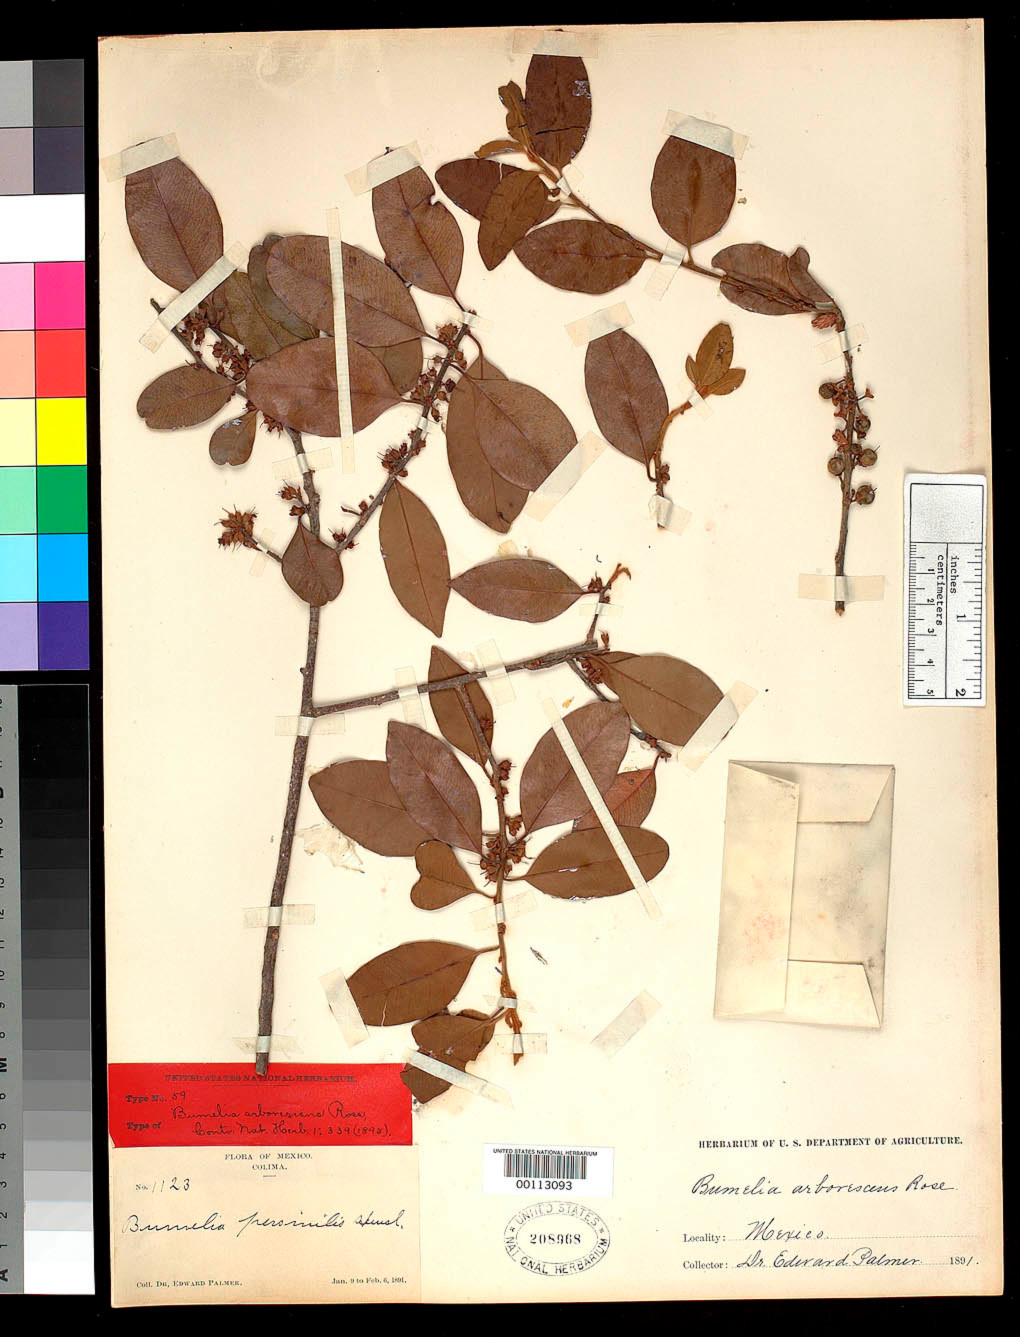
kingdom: Plantae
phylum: Tracheophyta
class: Magnoliopsida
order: Ericales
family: Sapotaceae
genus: Bumelia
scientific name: Bumelia arborescens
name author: Rose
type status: Type Fragment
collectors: E. Palmer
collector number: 1123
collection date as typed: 09 Jan 1891 to 06 Feb 1891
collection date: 1891-01-09/1891-02-06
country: Mexico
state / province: Colima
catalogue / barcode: US 208968